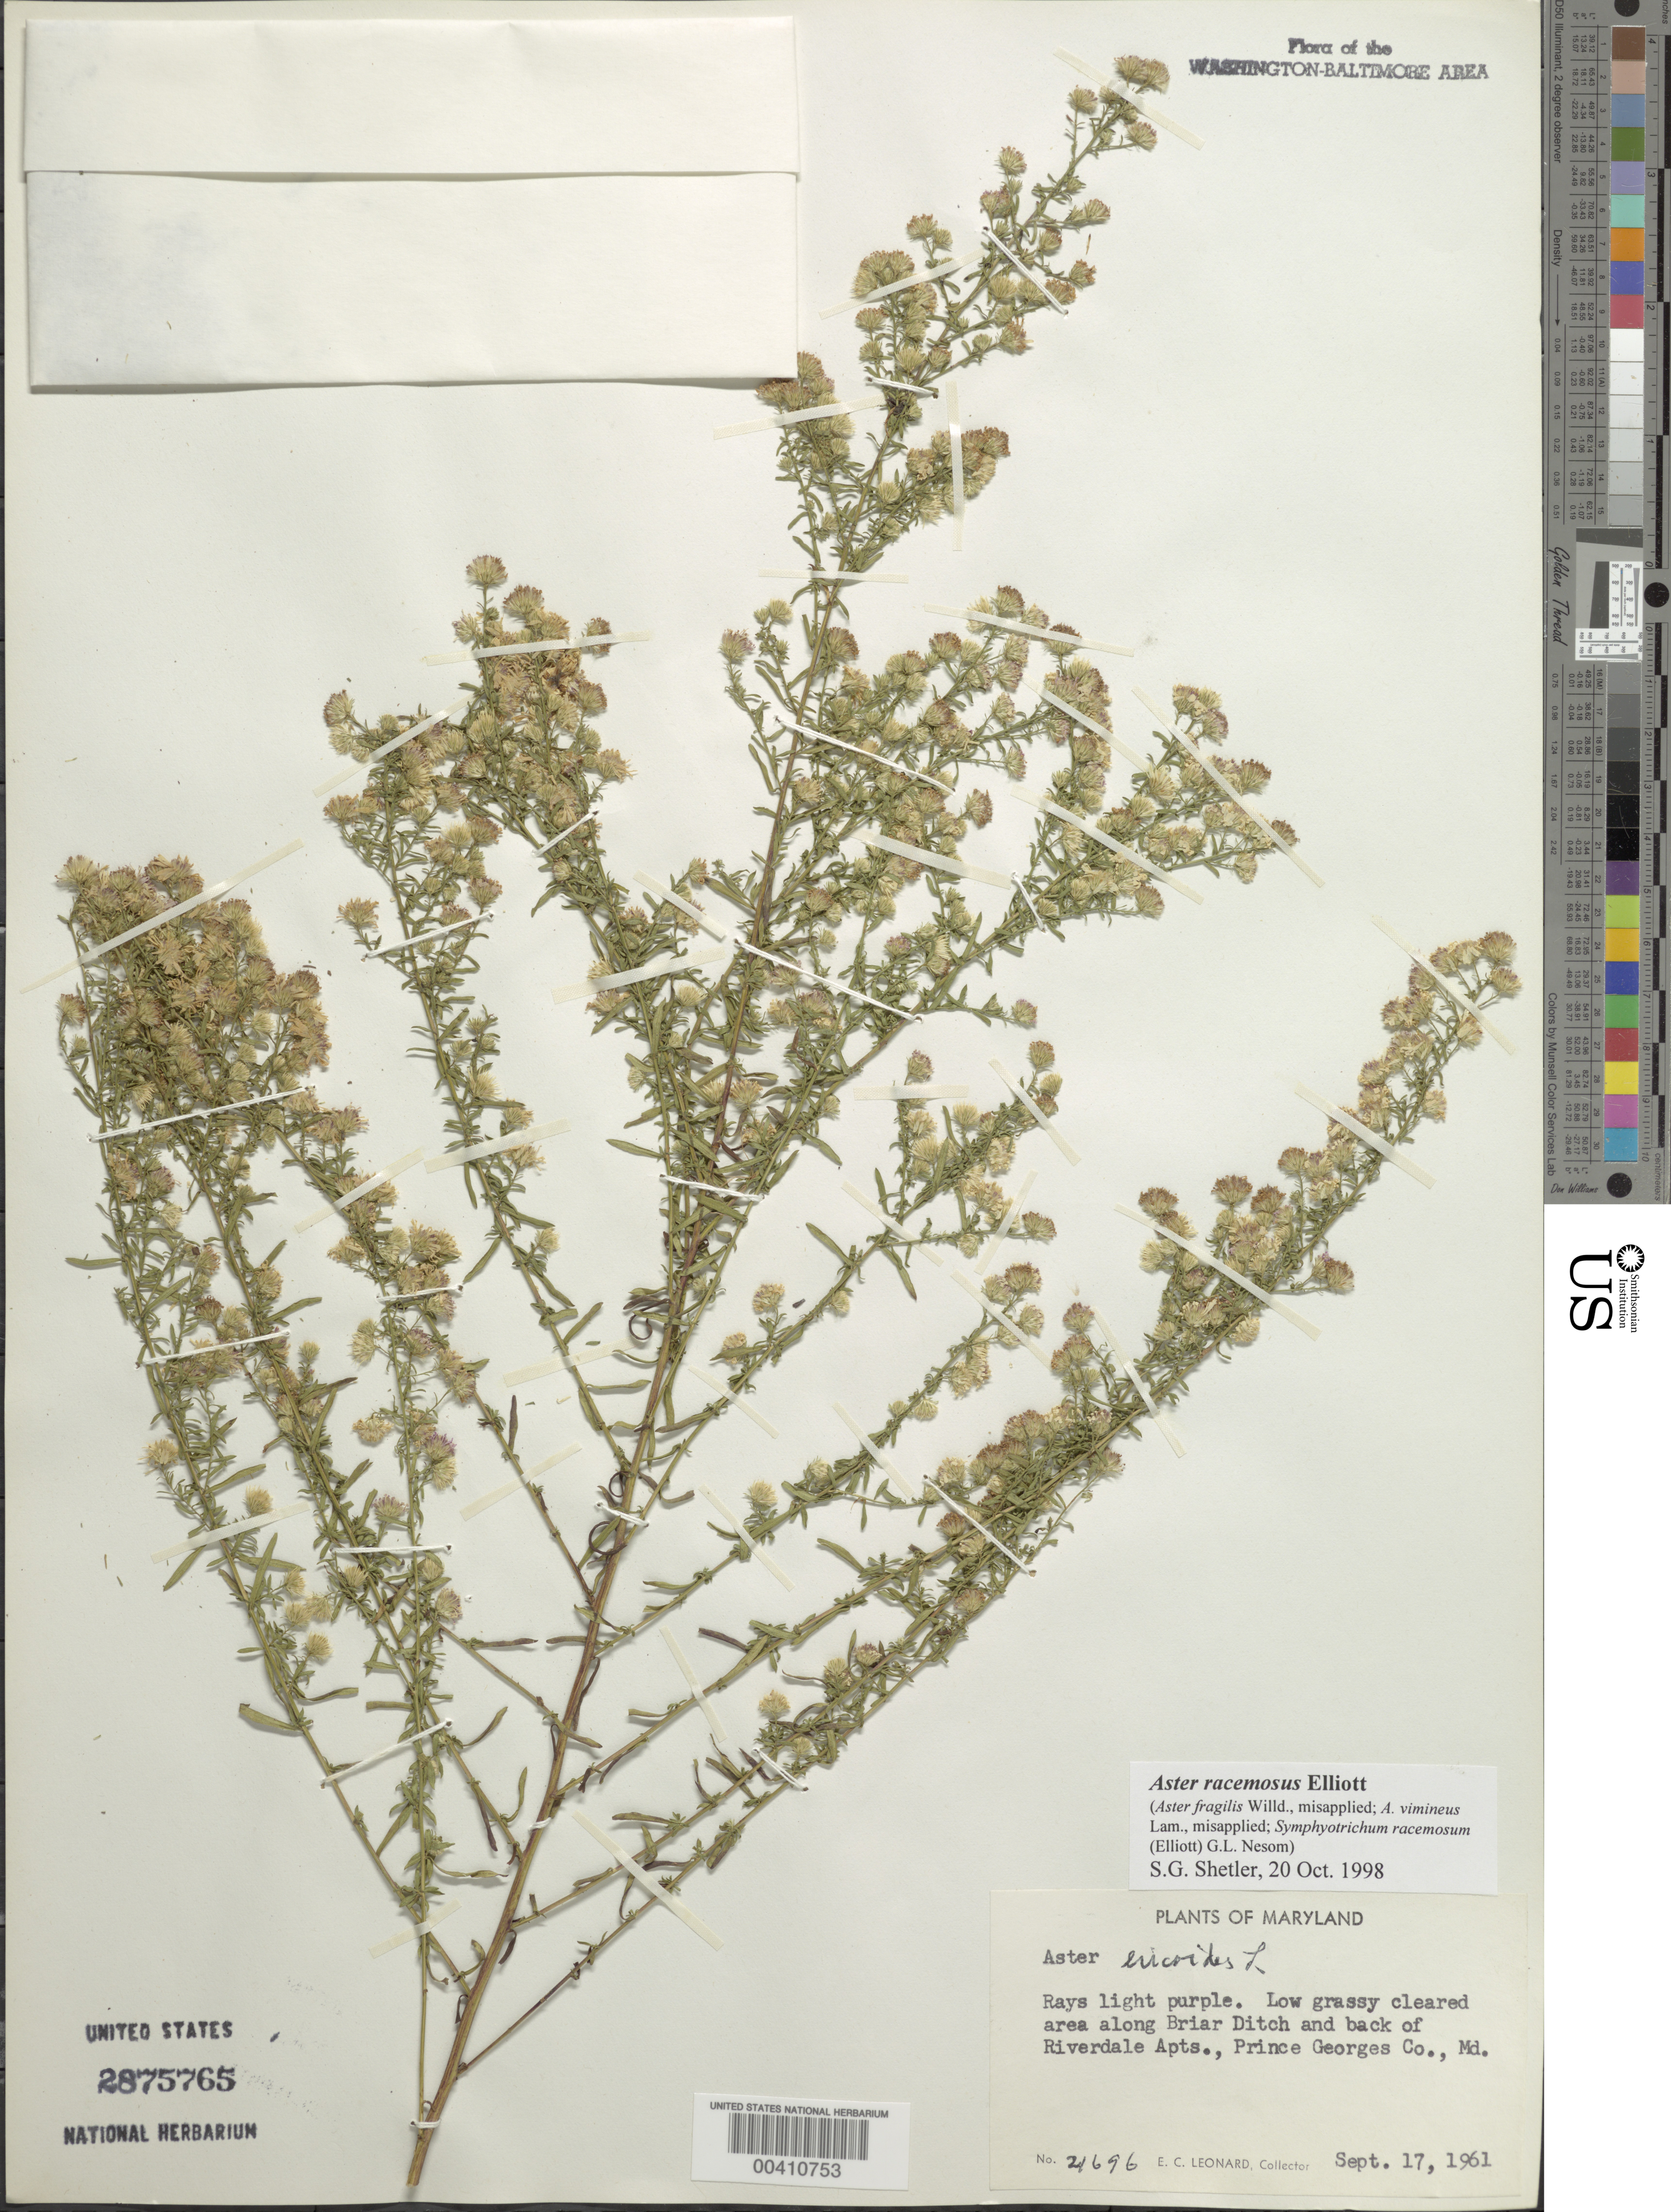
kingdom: Plantae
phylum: Tracheophyta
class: Magnoliopsida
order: Asterales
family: Asteraceae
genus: Symphyotrichum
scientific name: Symphyotrichum racemosum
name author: (Elliott) G.L. Nesom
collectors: E. C. Leonard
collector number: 21696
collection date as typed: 17 Sep 1961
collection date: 1961-09-17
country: United States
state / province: Maryland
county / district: Prince George's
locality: Briar Ditch, back of Riverdale Apartments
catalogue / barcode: US 2875765